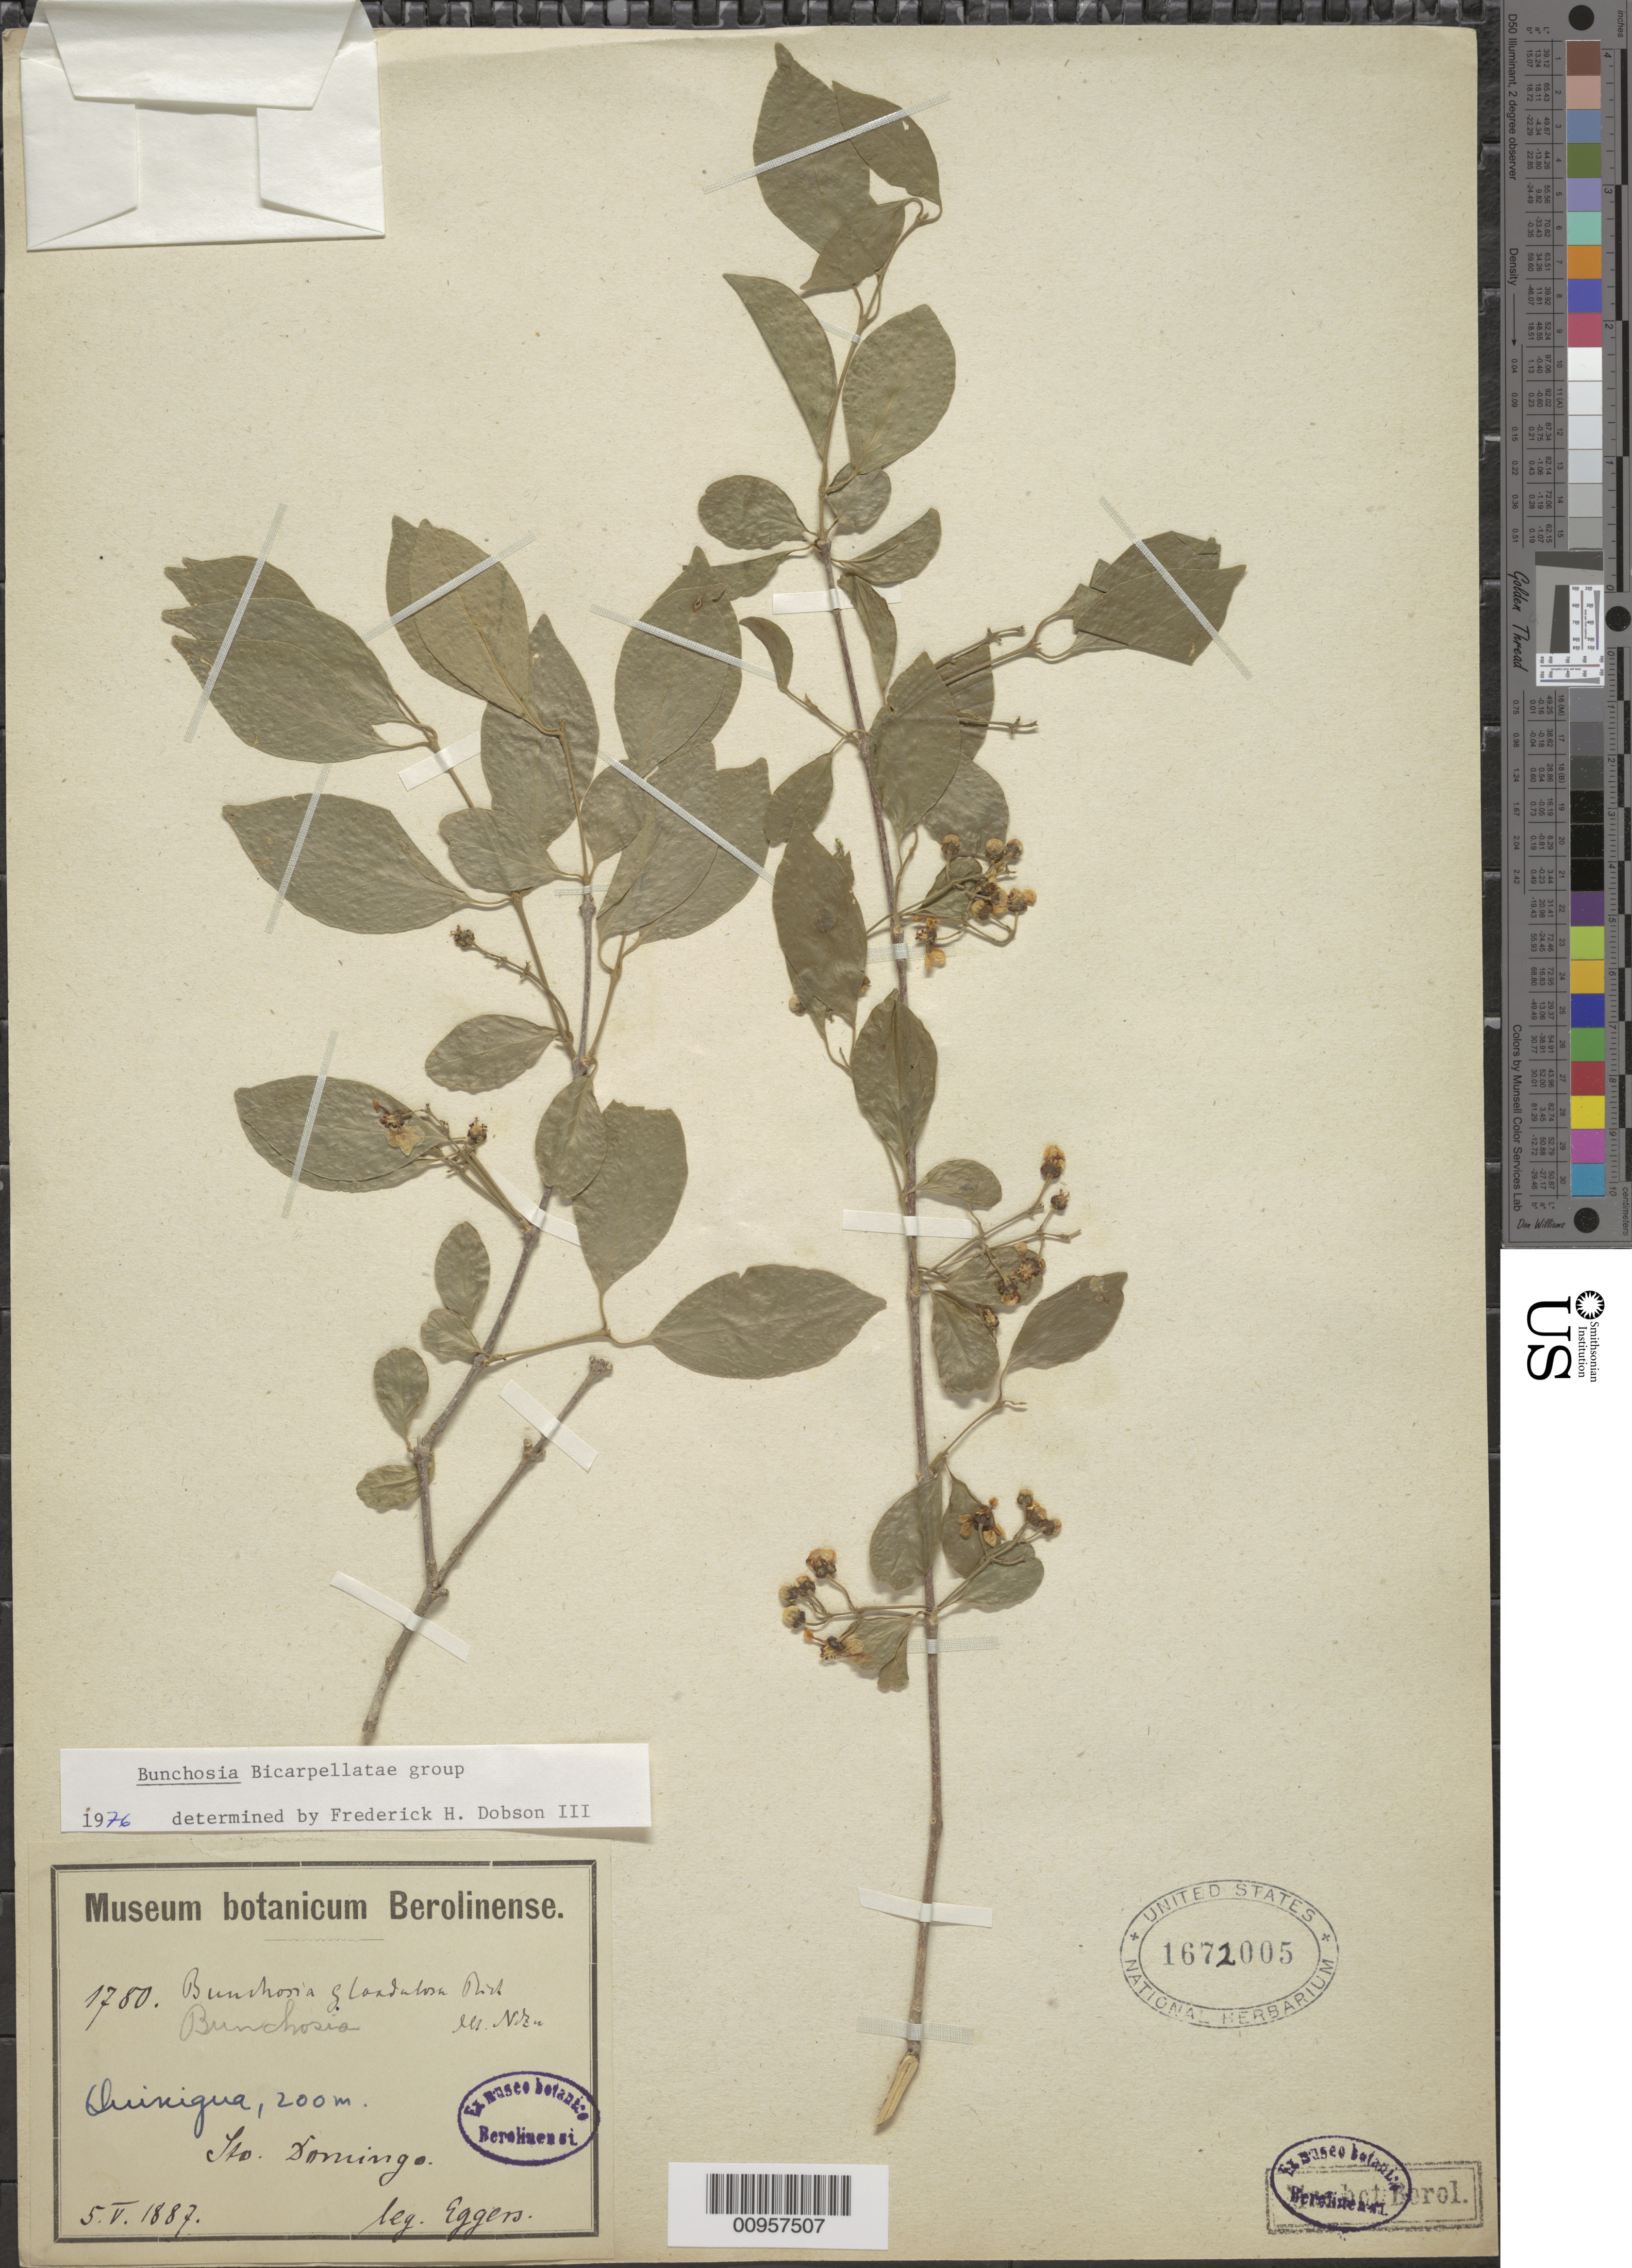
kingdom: Plantae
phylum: Tracheophyta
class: Magnoliopsida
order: Malpighiales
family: Malpighiaceae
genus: Bunchosia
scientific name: Bunchosia glandulosa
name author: (Cav.) DC.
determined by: Dobson, Frederick H.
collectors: H. F. A. von Eggers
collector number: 1780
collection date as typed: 05 May 1887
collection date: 1887-05-05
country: Dominican Republic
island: Hispaniola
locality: Quinigua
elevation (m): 200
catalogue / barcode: US 1672005